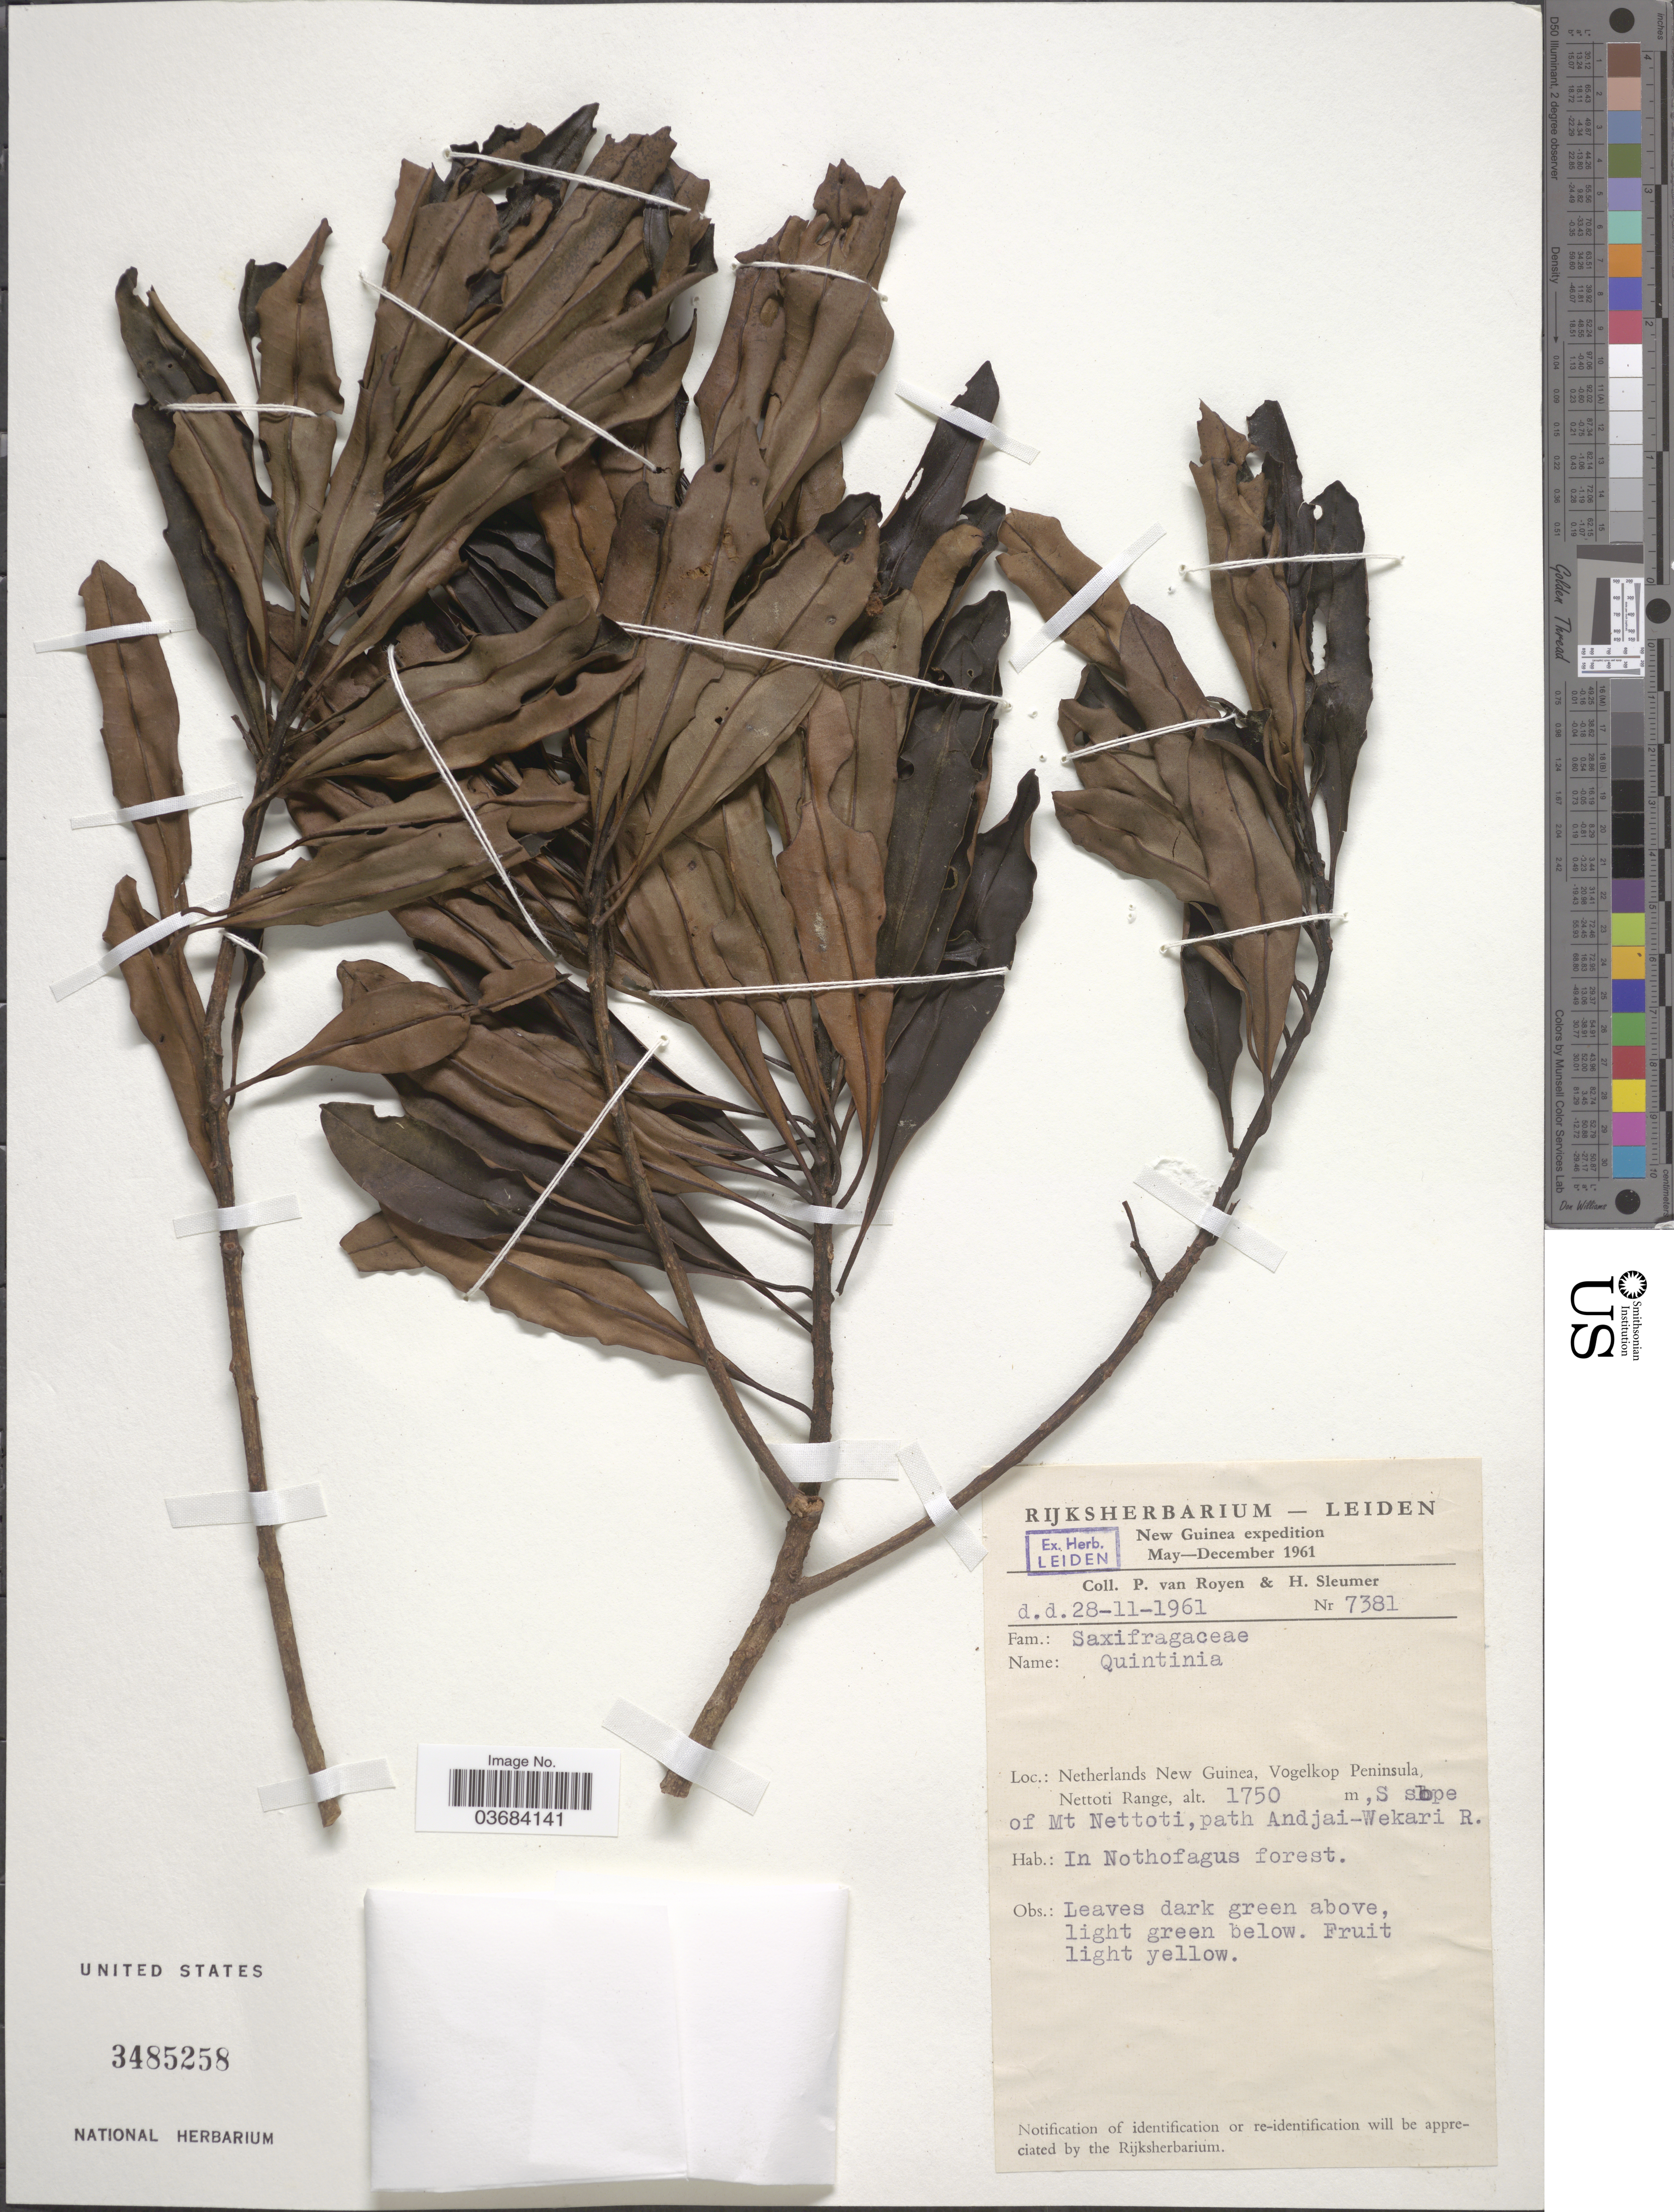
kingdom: Plantae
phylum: Tracheophyta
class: Magnoliopsida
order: Paracryphiales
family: Paracryphiaceae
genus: Quintinia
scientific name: Quintinia sp.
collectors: P. van Royen & H. O. Sleumer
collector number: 7381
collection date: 1961-11-28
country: Indonesia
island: New Guinea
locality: New Guinea Expedition May--December 1961. Netherlands New Guinea, Vogelkop Peninsula, Nettoti Range, S slope of Mt Nettoti, path Andjai-Wekari R.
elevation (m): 1750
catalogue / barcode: US 3485258